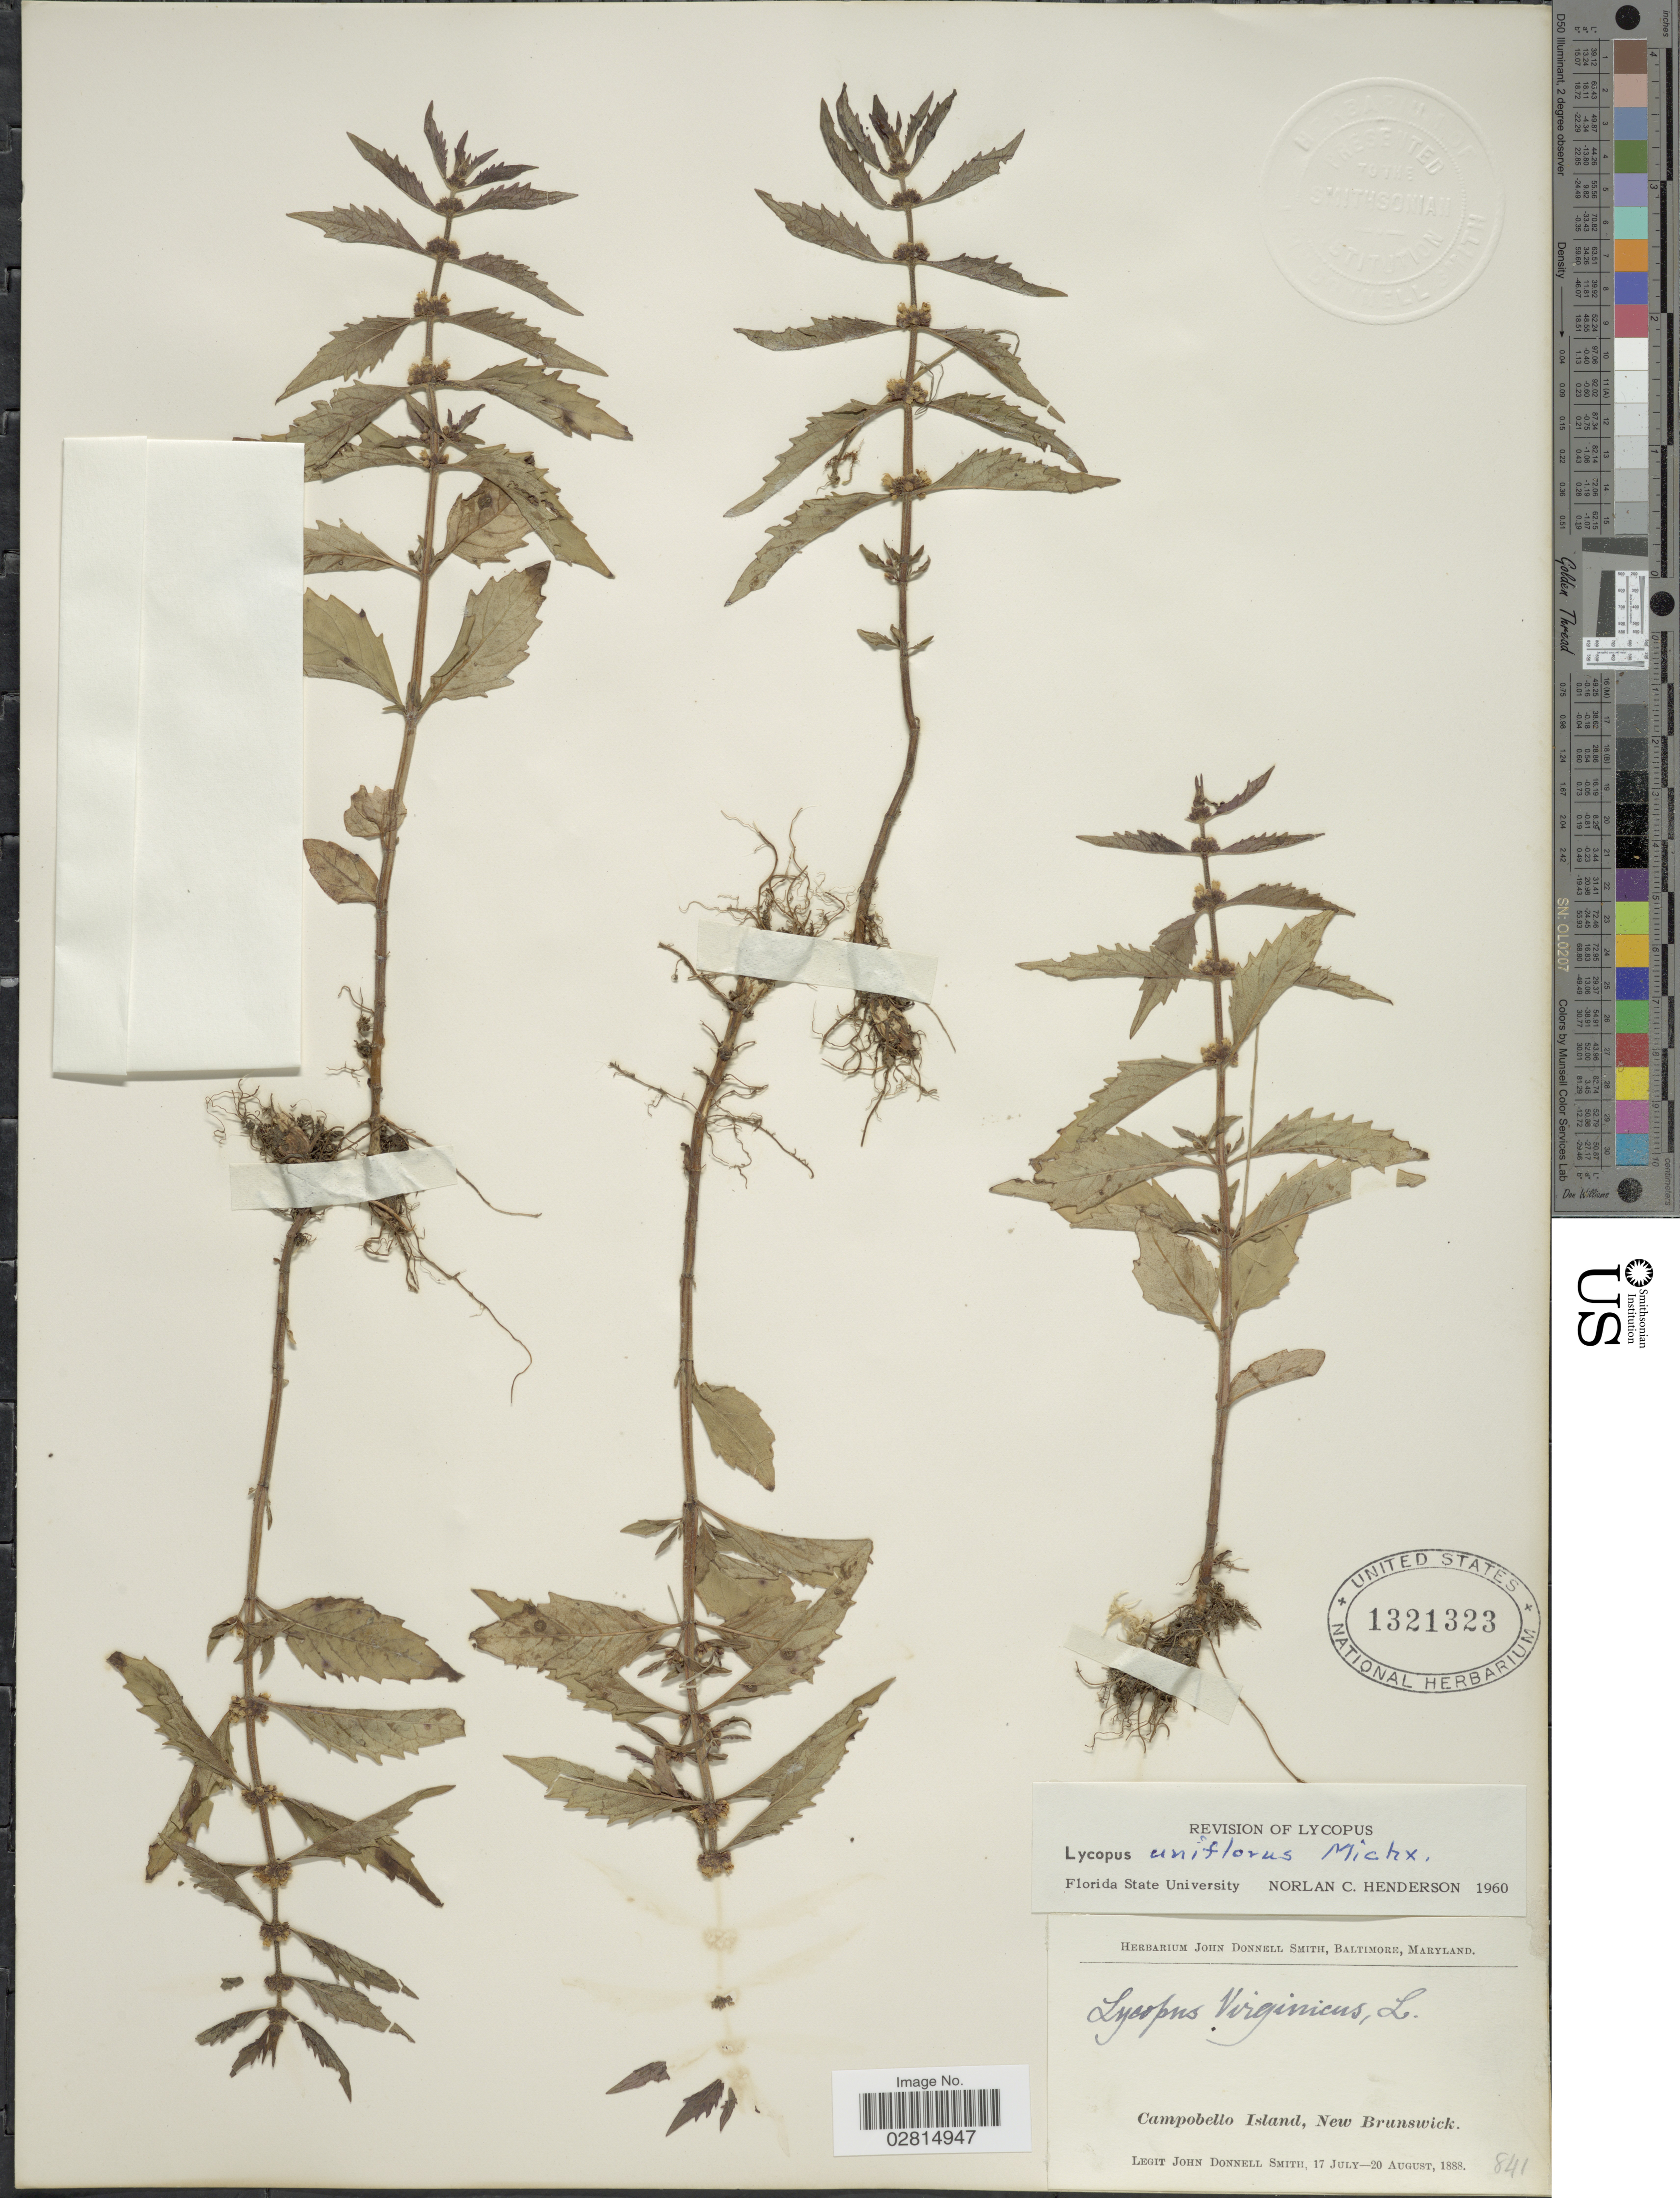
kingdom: Plantae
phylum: Tracheophyta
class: Magnoliopsida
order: Lamiales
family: Lamiaceae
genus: Lycopus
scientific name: Lycopus uniflorus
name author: Michx.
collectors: J. Donnell Smith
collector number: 841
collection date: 1888-07-17/1888-08-20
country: Canada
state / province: New Brunswick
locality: Campobello Island.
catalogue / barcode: US 1321323